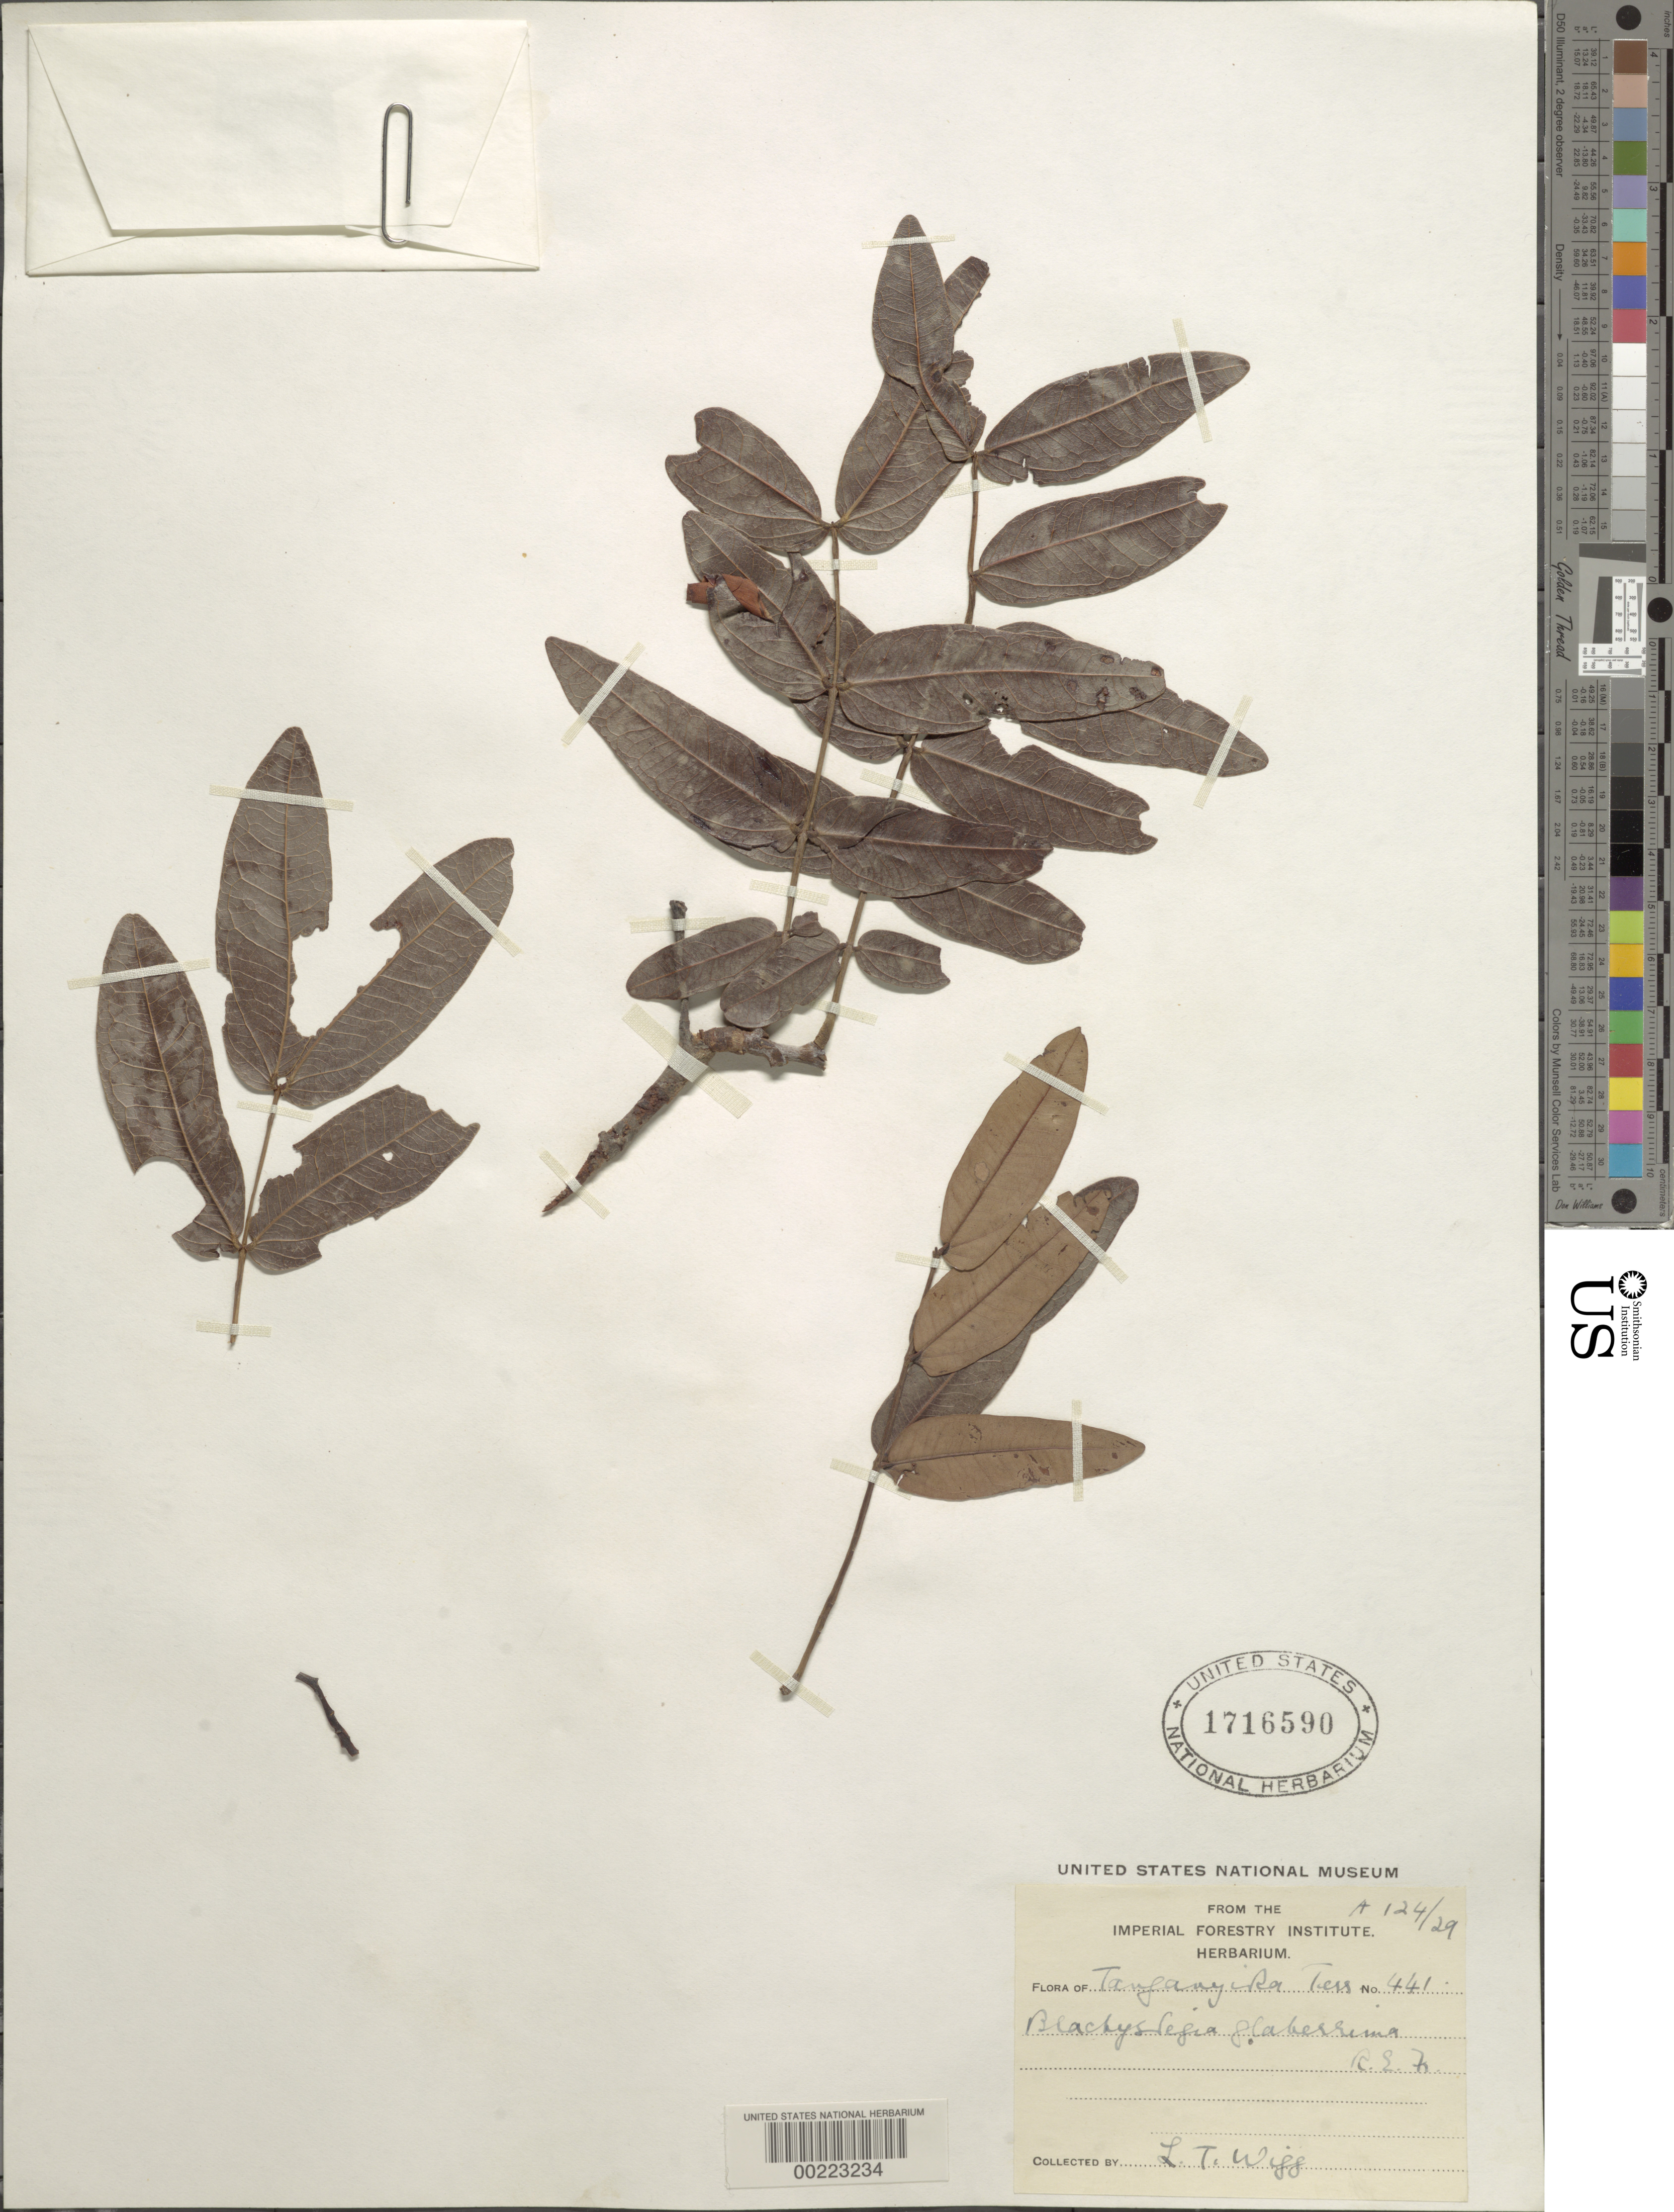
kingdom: Plantae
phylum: Tracheophyta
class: Magnoliopsida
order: Fabales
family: Fabaceae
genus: Brachystegia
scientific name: Brachystegia glaberrima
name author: R.E. Fr.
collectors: L. Wigg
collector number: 441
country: Tanzania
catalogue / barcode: US 1716590